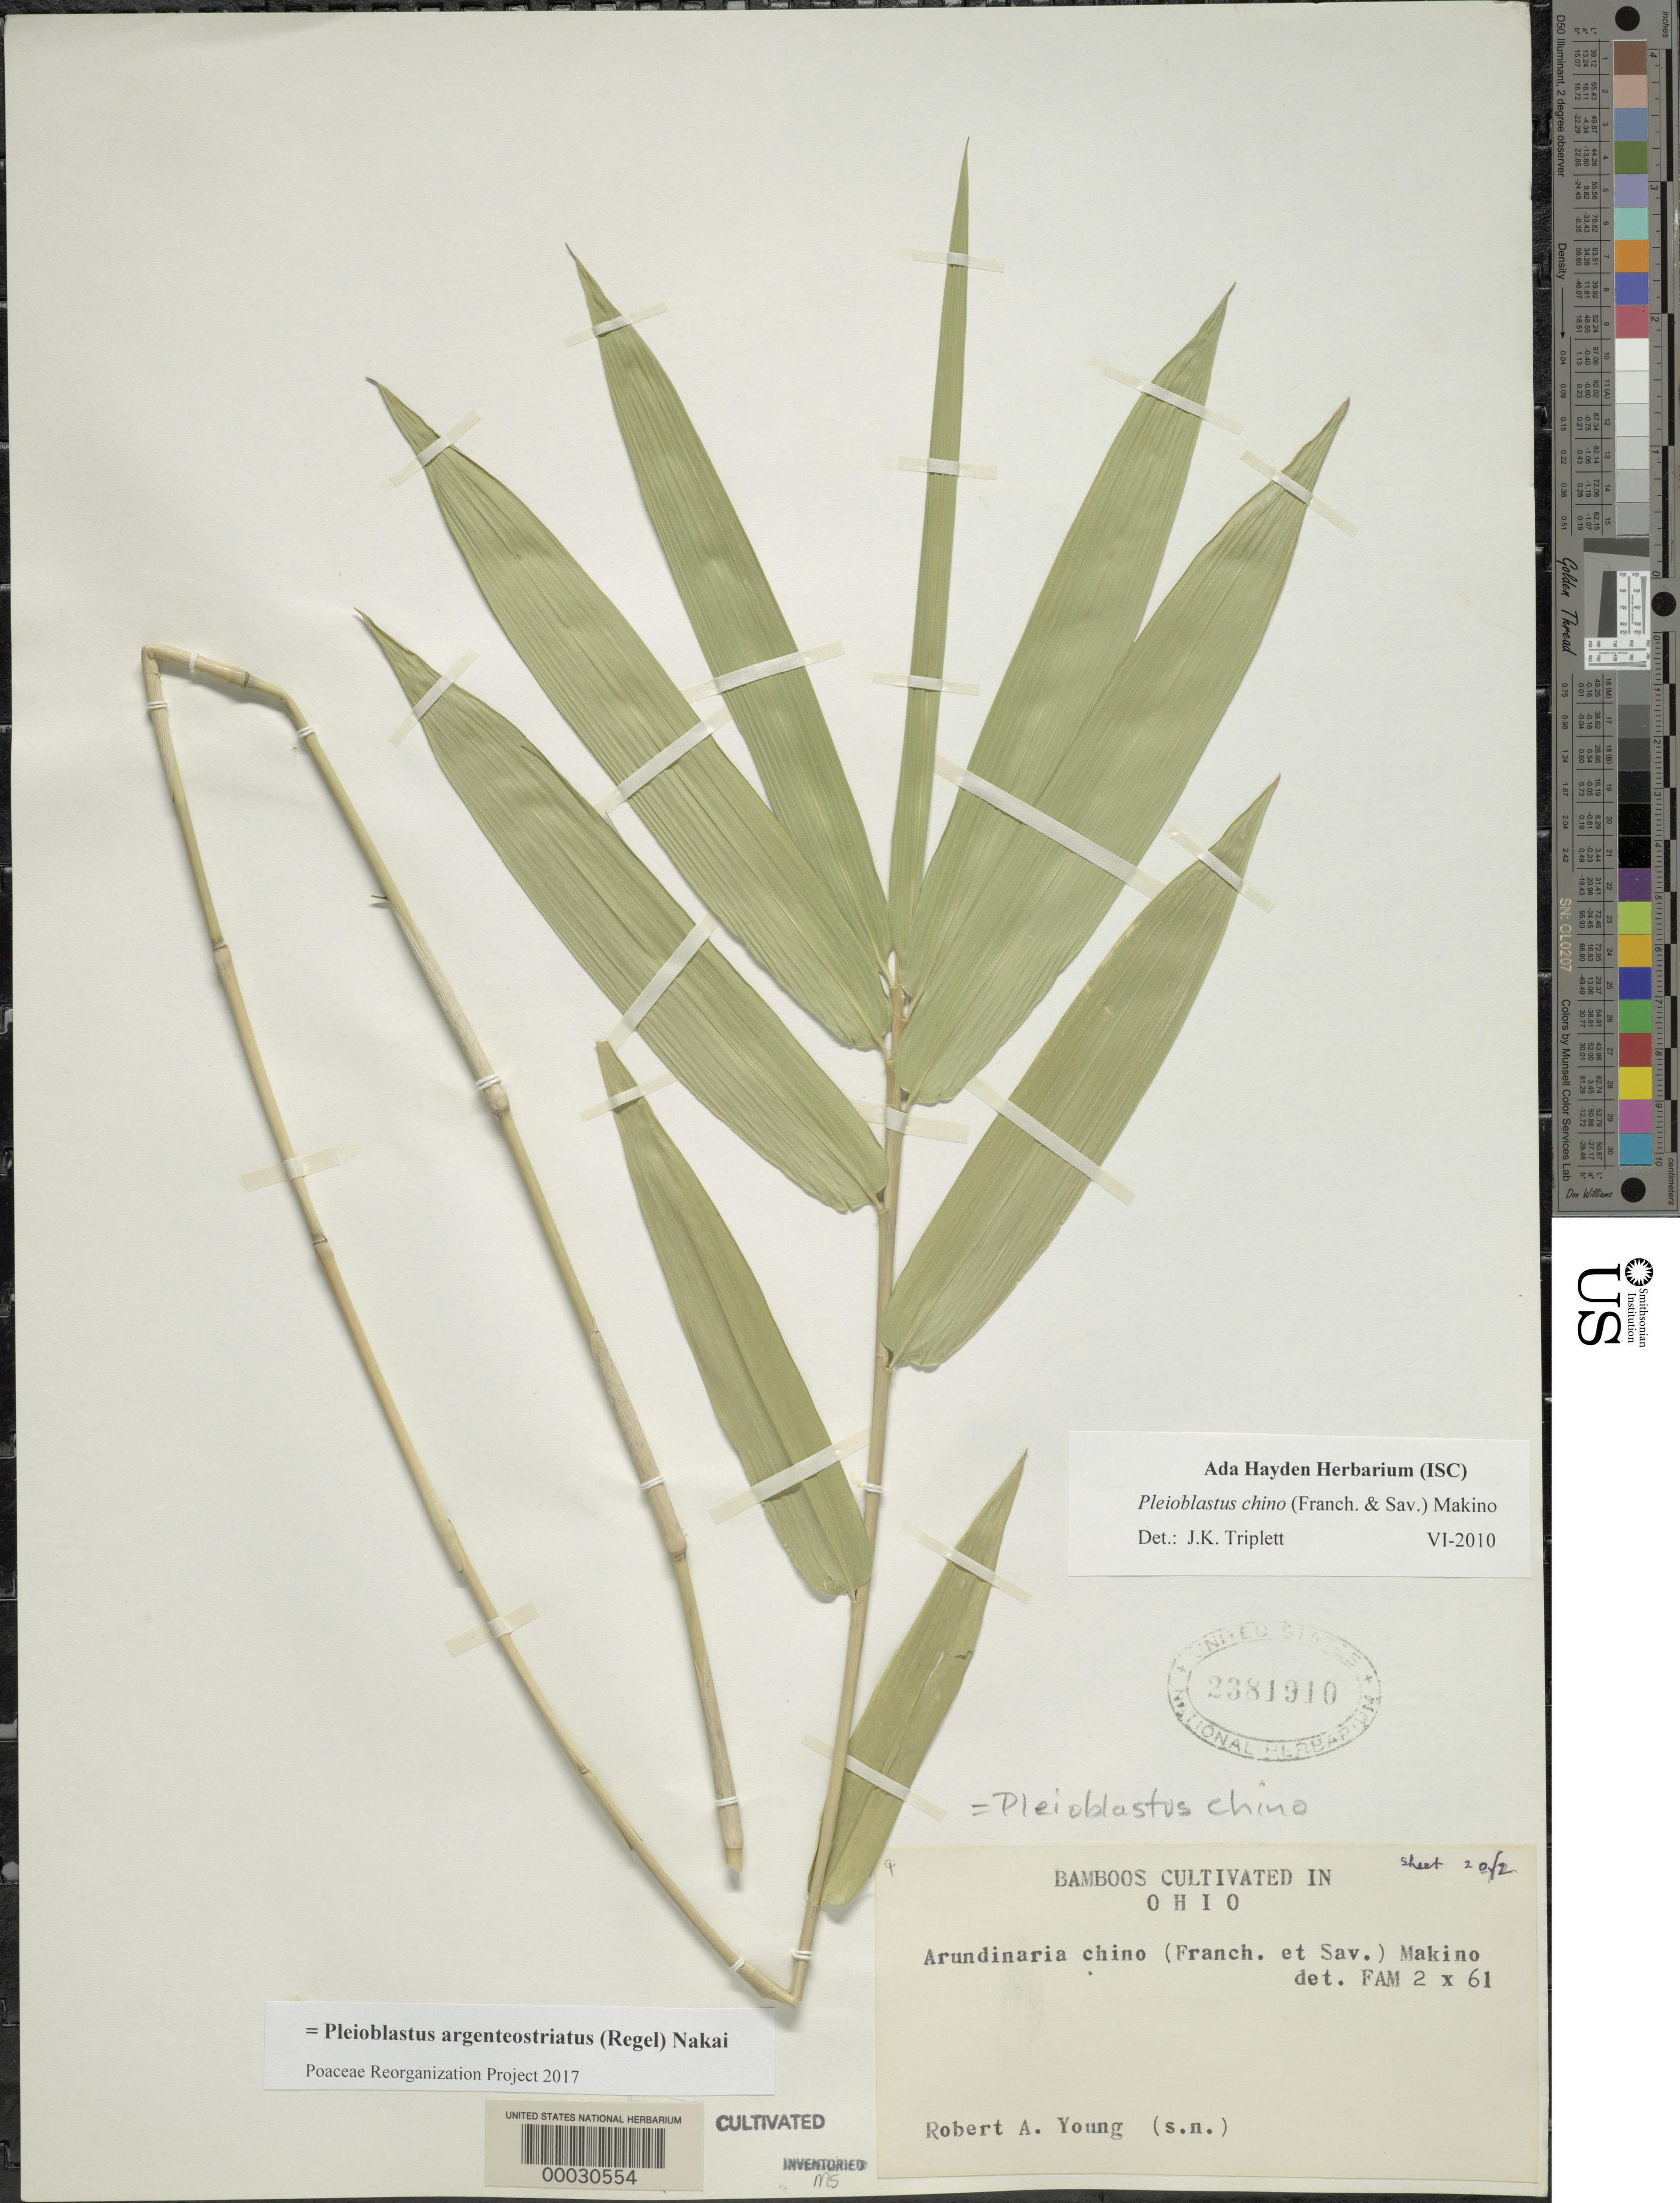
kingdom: Plantae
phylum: Tracheophyta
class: Liliopsida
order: Poales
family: Poaceae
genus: Pleioblastus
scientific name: Pleioblastus argenteostriatus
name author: (Regel) Nakai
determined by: Poaceae Reorganization Project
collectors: R. A. Young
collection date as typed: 1960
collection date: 1960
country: United States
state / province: Ohio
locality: Cleveland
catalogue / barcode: US 2381910